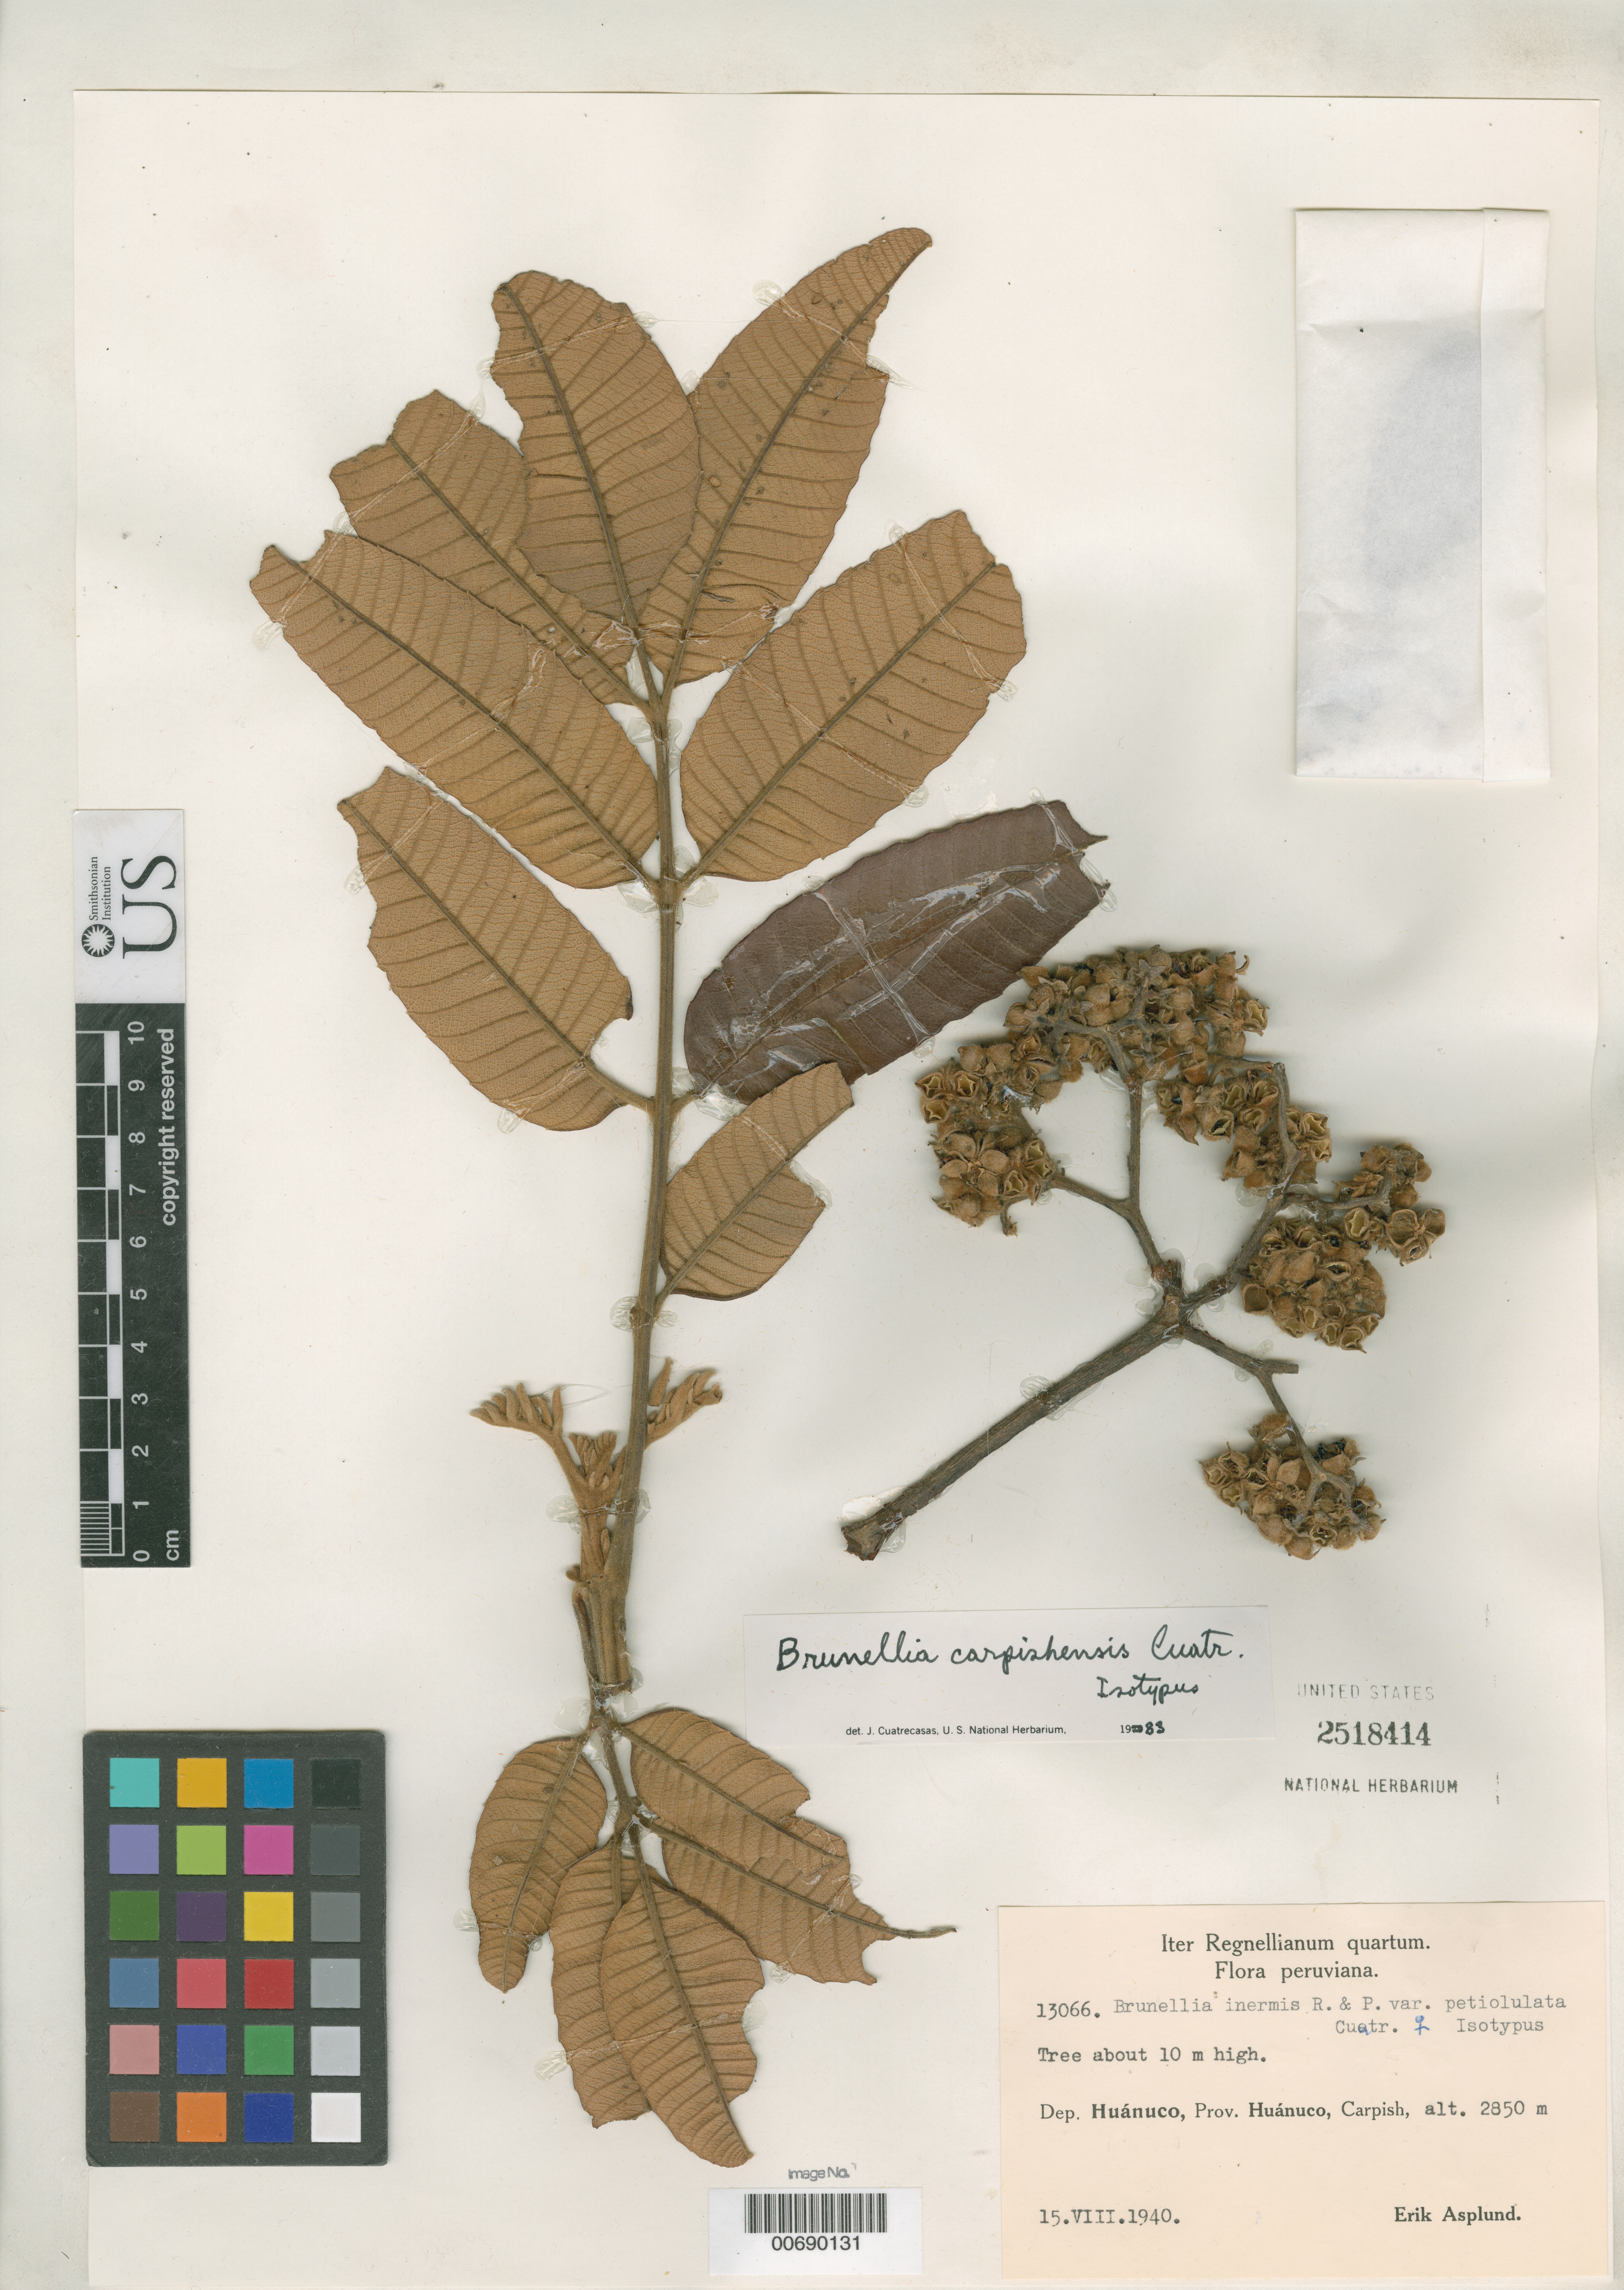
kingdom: Plantae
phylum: Tracheophyta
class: Magnoliopsida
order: Oxalidales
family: Brunelliaceae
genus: Brunellia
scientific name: Brunellia inermis var. petiolulata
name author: Cuatrec.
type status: Isotype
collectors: E. Asplund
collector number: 13066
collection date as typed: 15 Aug 1940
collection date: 1940-08-15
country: Peru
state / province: Huánuco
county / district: Huánuco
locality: Carpish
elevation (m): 2850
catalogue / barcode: US 2518414